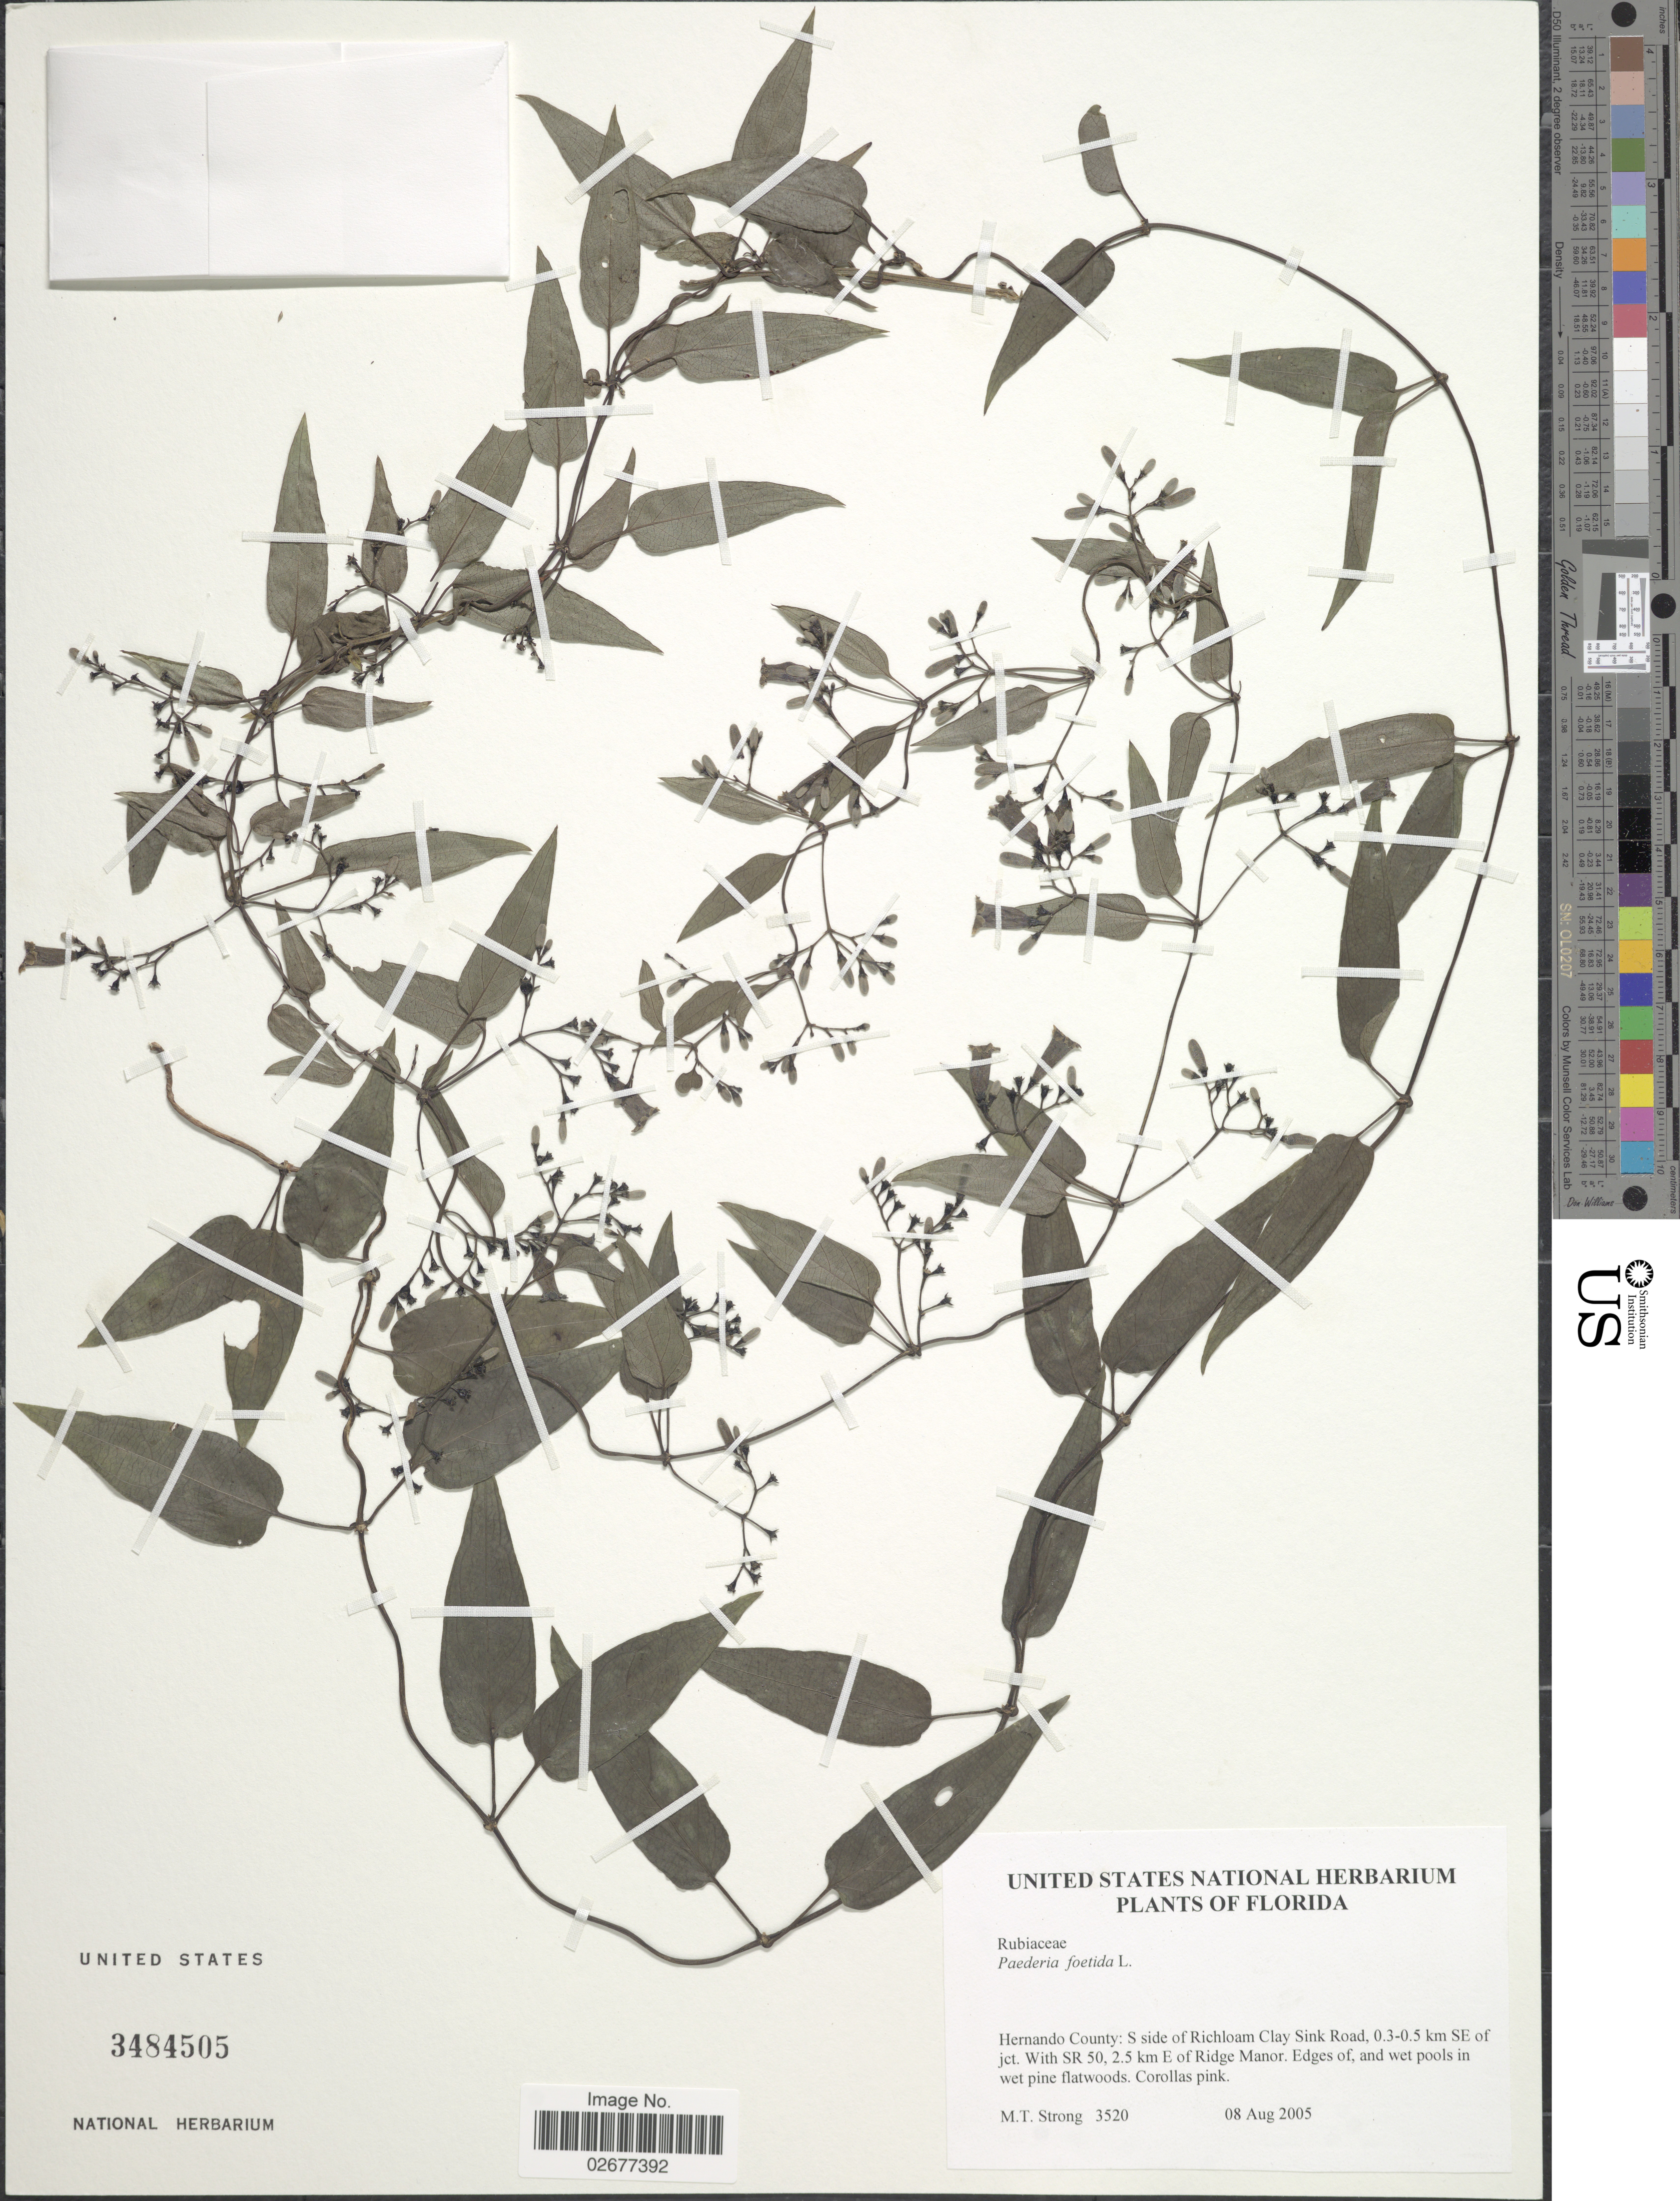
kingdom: Plantae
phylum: Tracheophyta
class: Magnoliopsida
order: Gentianales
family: Rubiaceae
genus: Paederia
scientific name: Paederia foetida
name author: L.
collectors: M. T. Strong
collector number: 3520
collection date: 2005-08-08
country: United States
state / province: Florida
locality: Hernando County: S side of Richloam Clay Sink Road, 0.3-0.5 km SE of jct. With SR 50, 2.5 km E of Ridge Manor.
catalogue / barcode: US 3484505